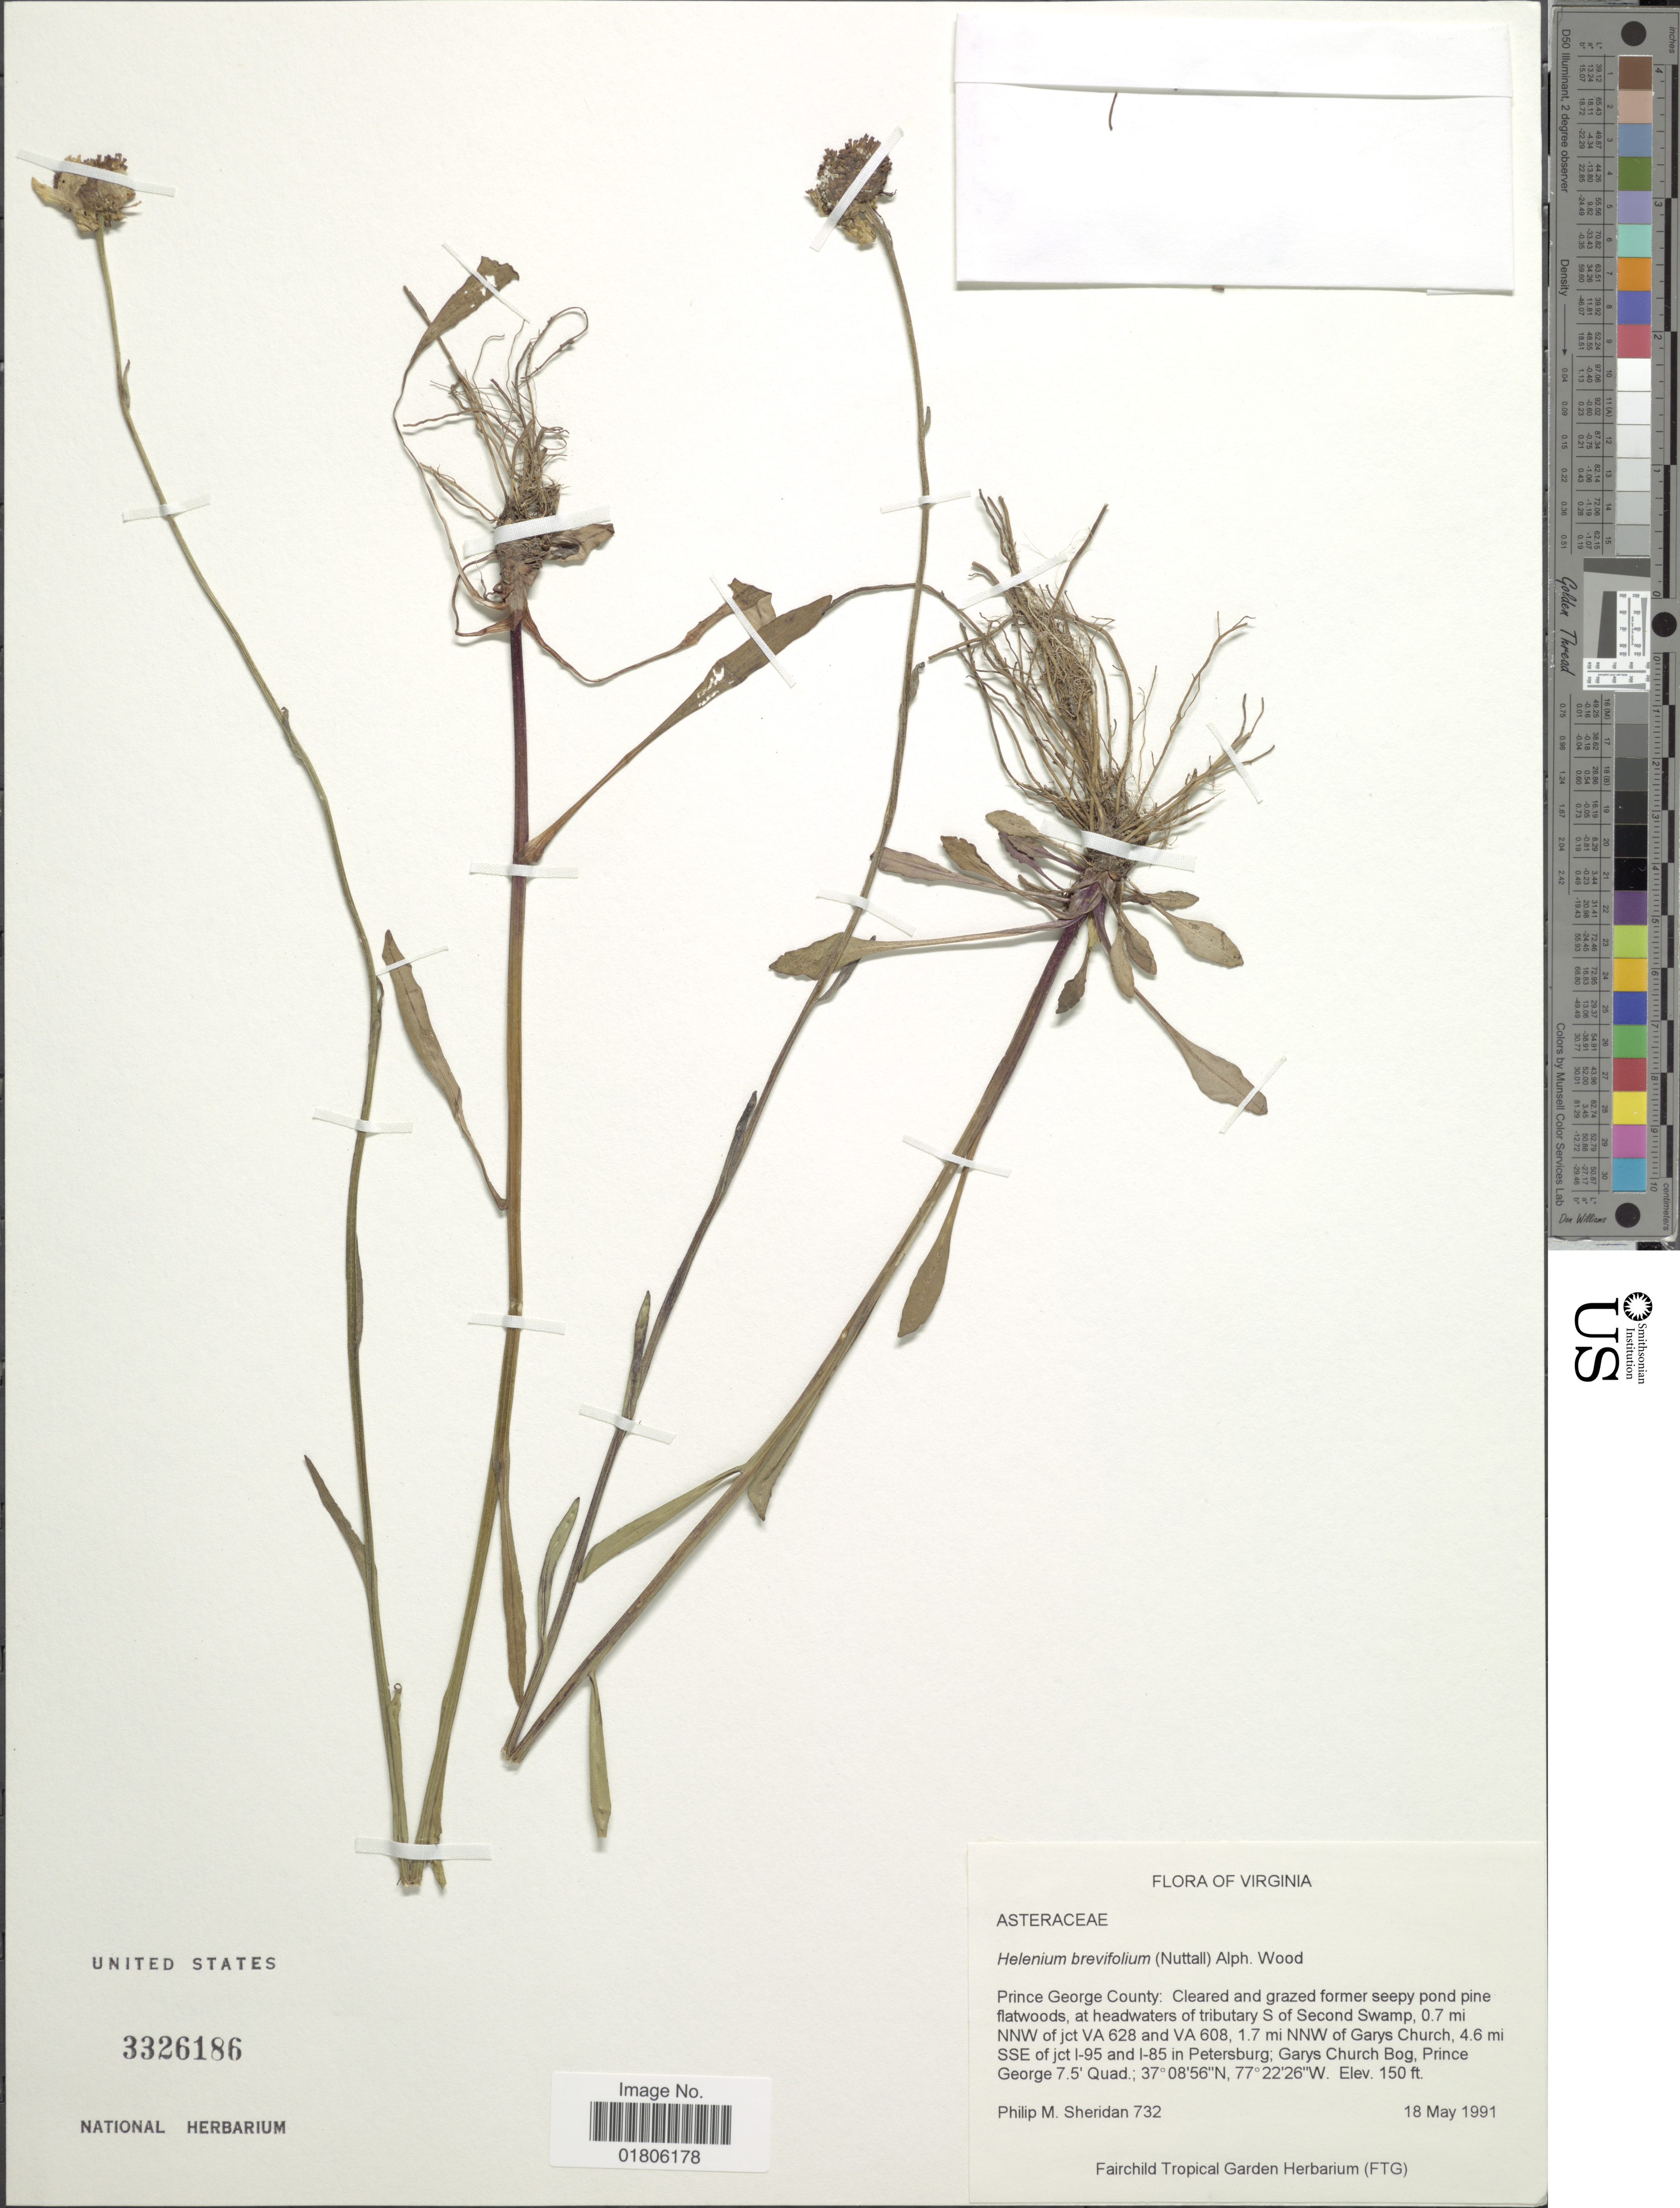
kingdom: Plantae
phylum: Tracheophyta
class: Magnoliopsida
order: Asterales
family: Asteraceae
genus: Helenium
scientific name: Helenium brevifolium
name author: (Nutt.) Alph. Wood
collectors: P. Sheridan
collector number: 732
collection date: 1991-05-18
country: United States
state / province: Virginia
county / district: Prince George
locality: Prince George County: at headwaters of tributary S of second Swamp, 0.7 mi. NNW of jct. VA 628 and VA 608, 1.7 mi NNW of Garys Church, 4.6 mi. SSE of jct. I-95 and I-85 in Petersburg: Garys Church Bog, Prince George 7.5 Quad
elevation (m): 46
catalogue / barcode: US 3326186